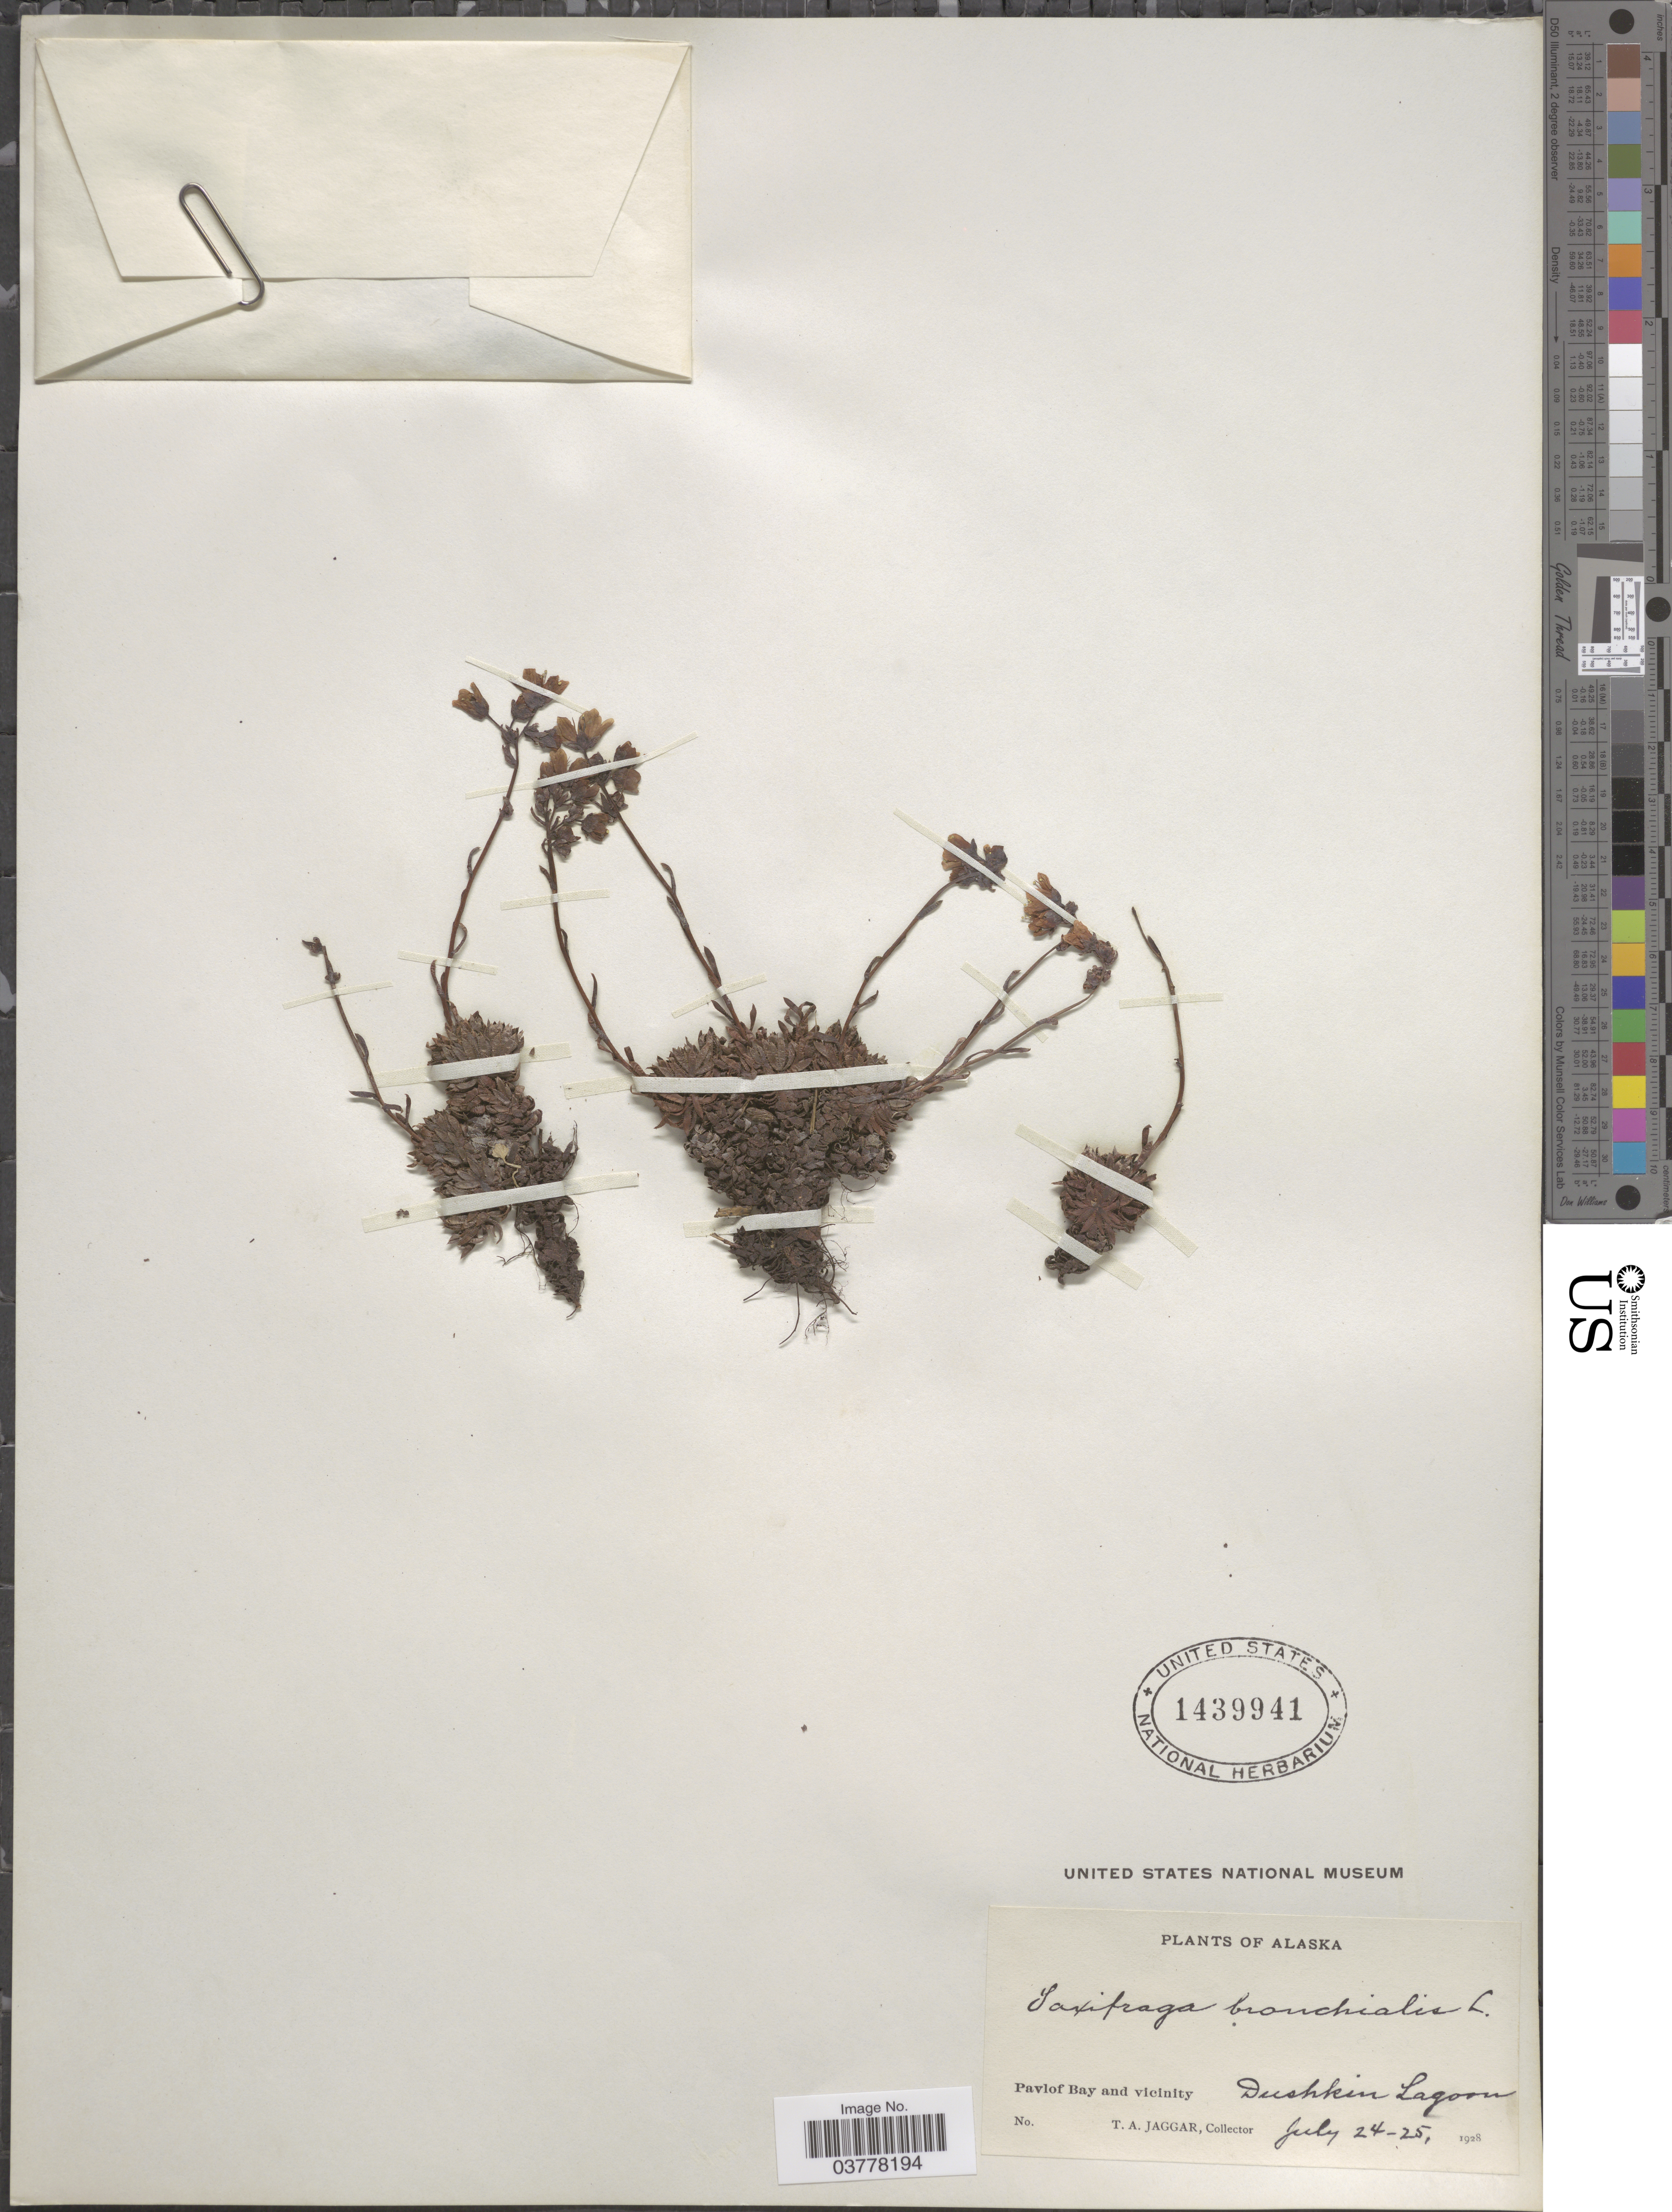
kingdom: Plantae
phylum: Tracheophyta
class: Magnoliopsida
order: Saxifragales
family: Saxifragaceae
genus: Saxifraga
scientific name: Saxifraga bronchialis subsp. funstonii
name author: (Small) Hultén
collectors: T. Jaggar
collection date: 1928-07-24/1928-07-25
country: United States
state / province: Alaska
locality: Pavlof Bay and vicinity. Dushkin Lagoon.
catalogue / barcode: US 1439941